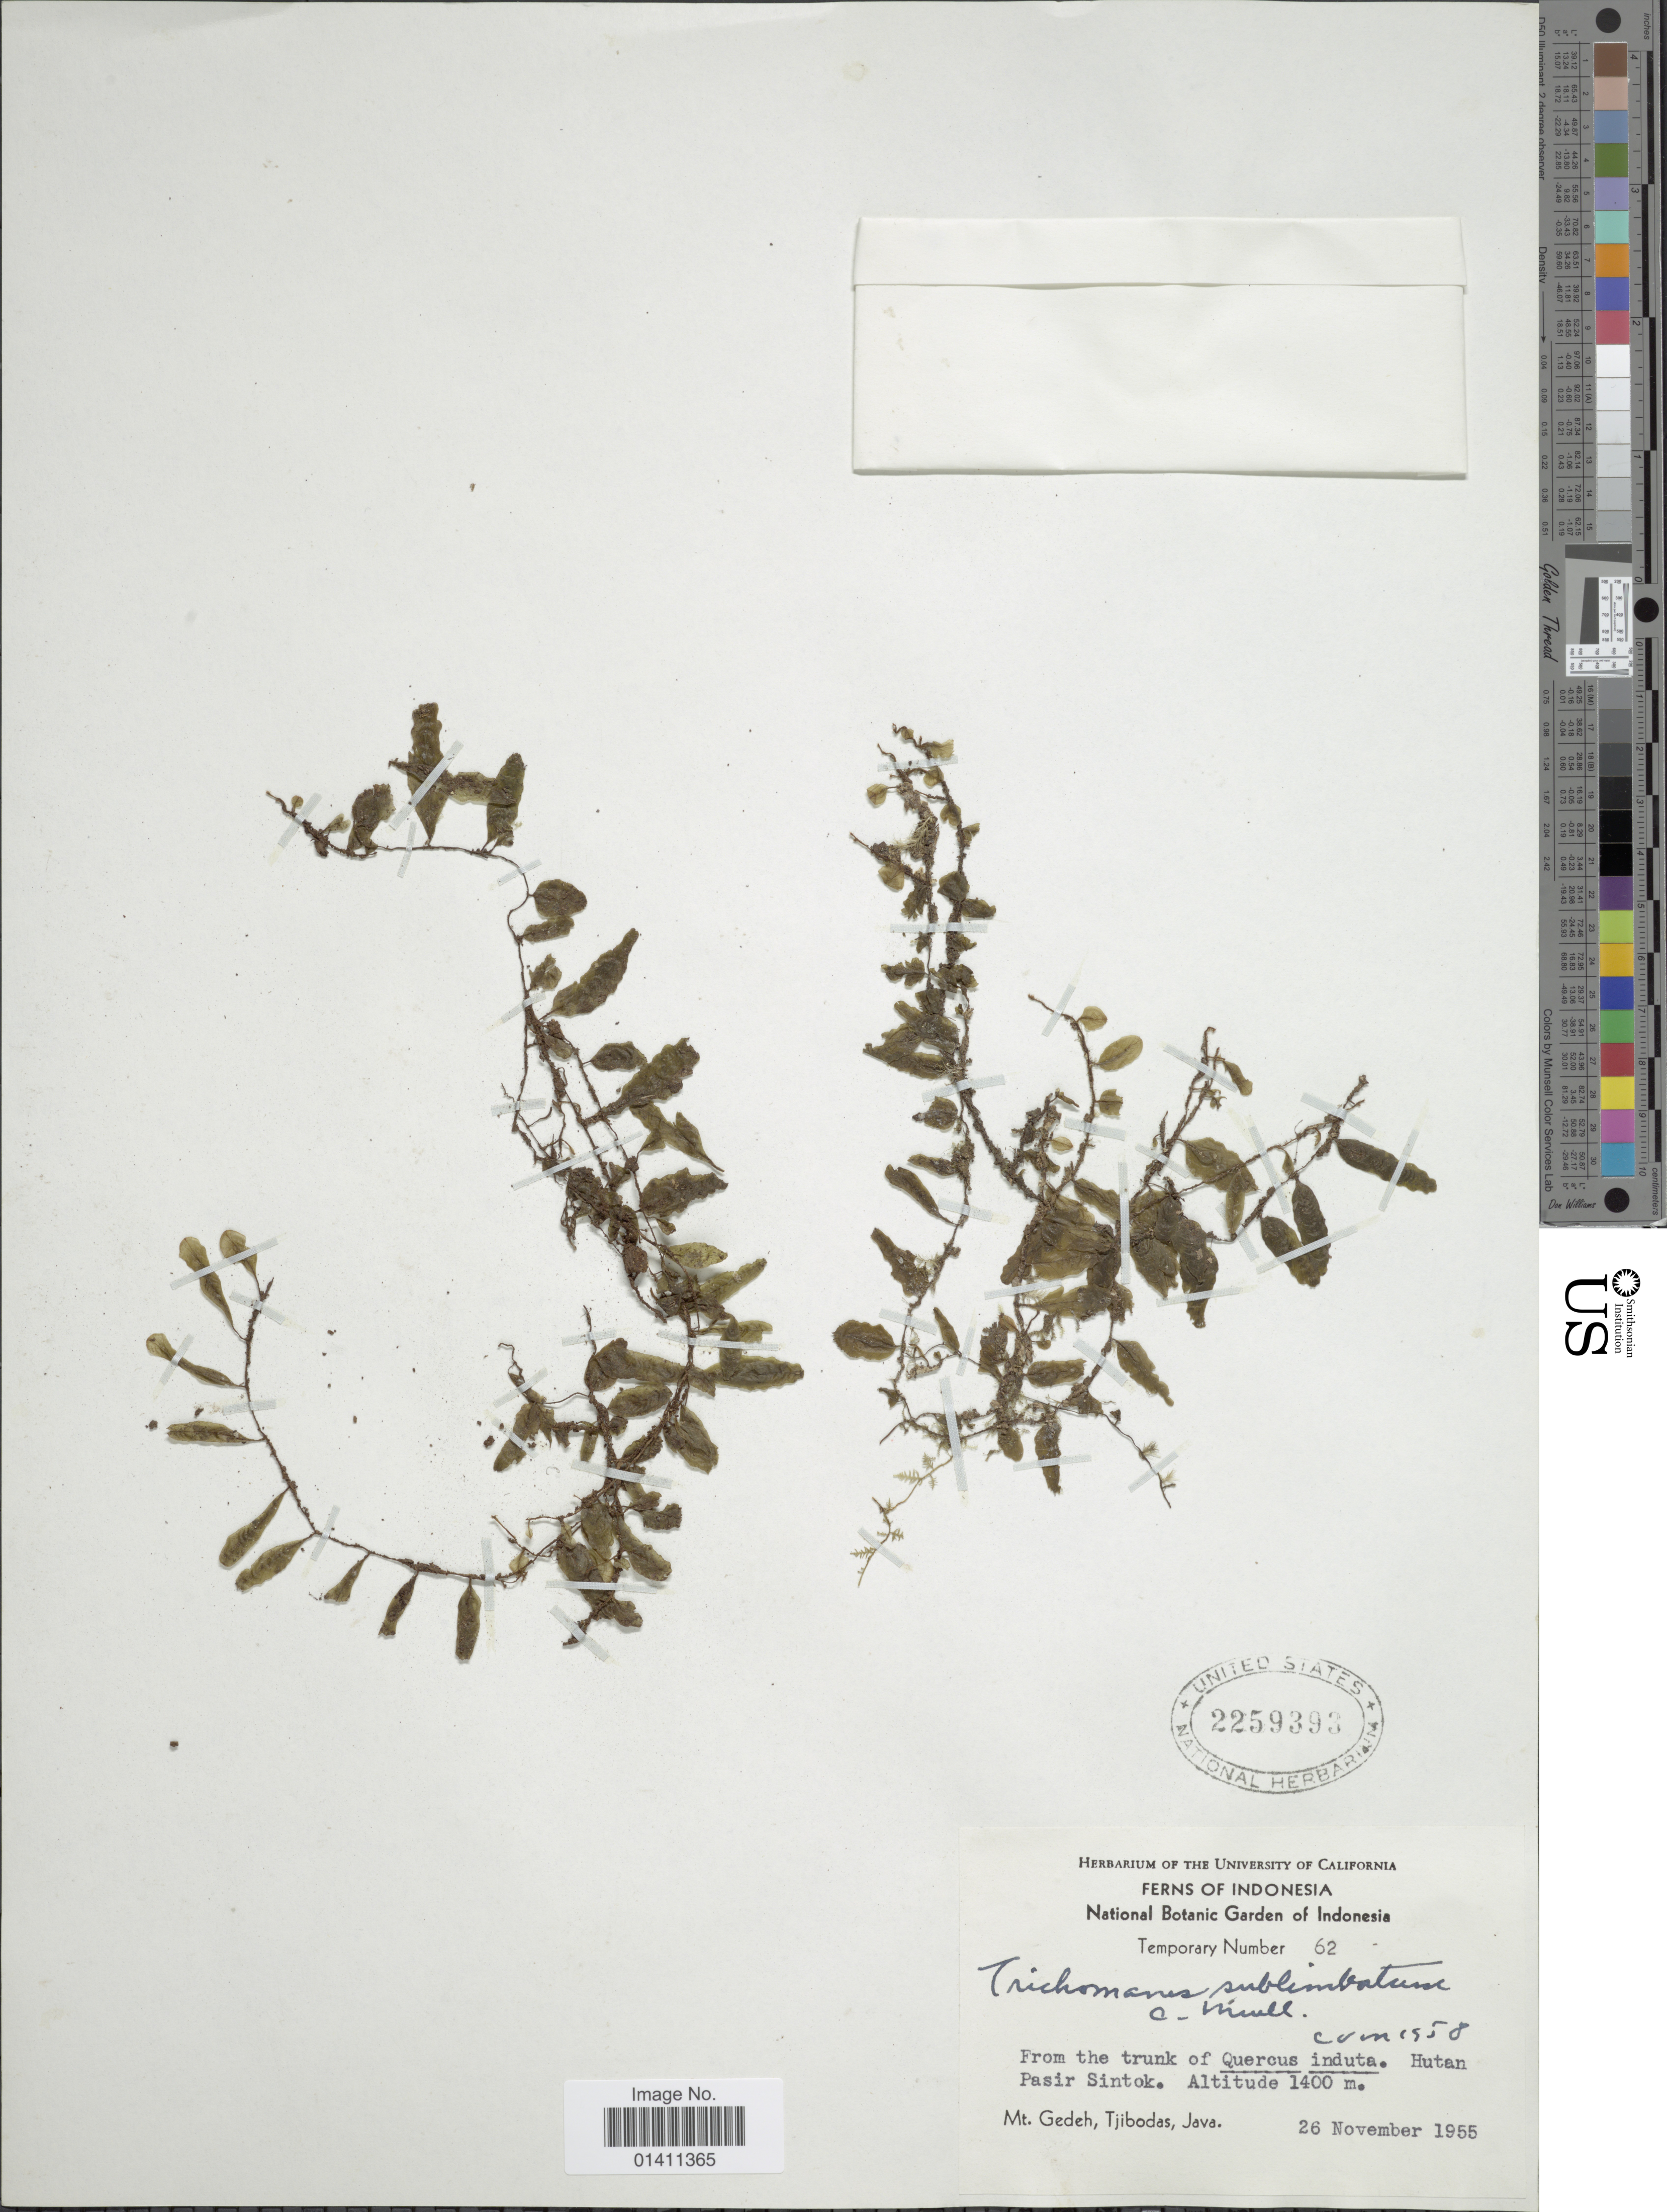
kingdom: Plantae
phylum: Tracheophyta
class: Polypodiopsida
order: Hymenophyllales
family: Hymenophyllaceae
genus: Didymoglossum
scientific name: Didymoglossum sublimbatum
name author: (K. Müller) Ebihara & K. Iwats.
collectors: ex herb. Univ. of California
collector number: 62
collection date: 1955-11-26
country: Indonesia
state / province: Java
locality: From the trunk of Quercus induta. Hutan Pasir Sintok. Mt. Gedeh, Tjibodas.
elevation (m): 1400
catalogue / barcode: US 2259393